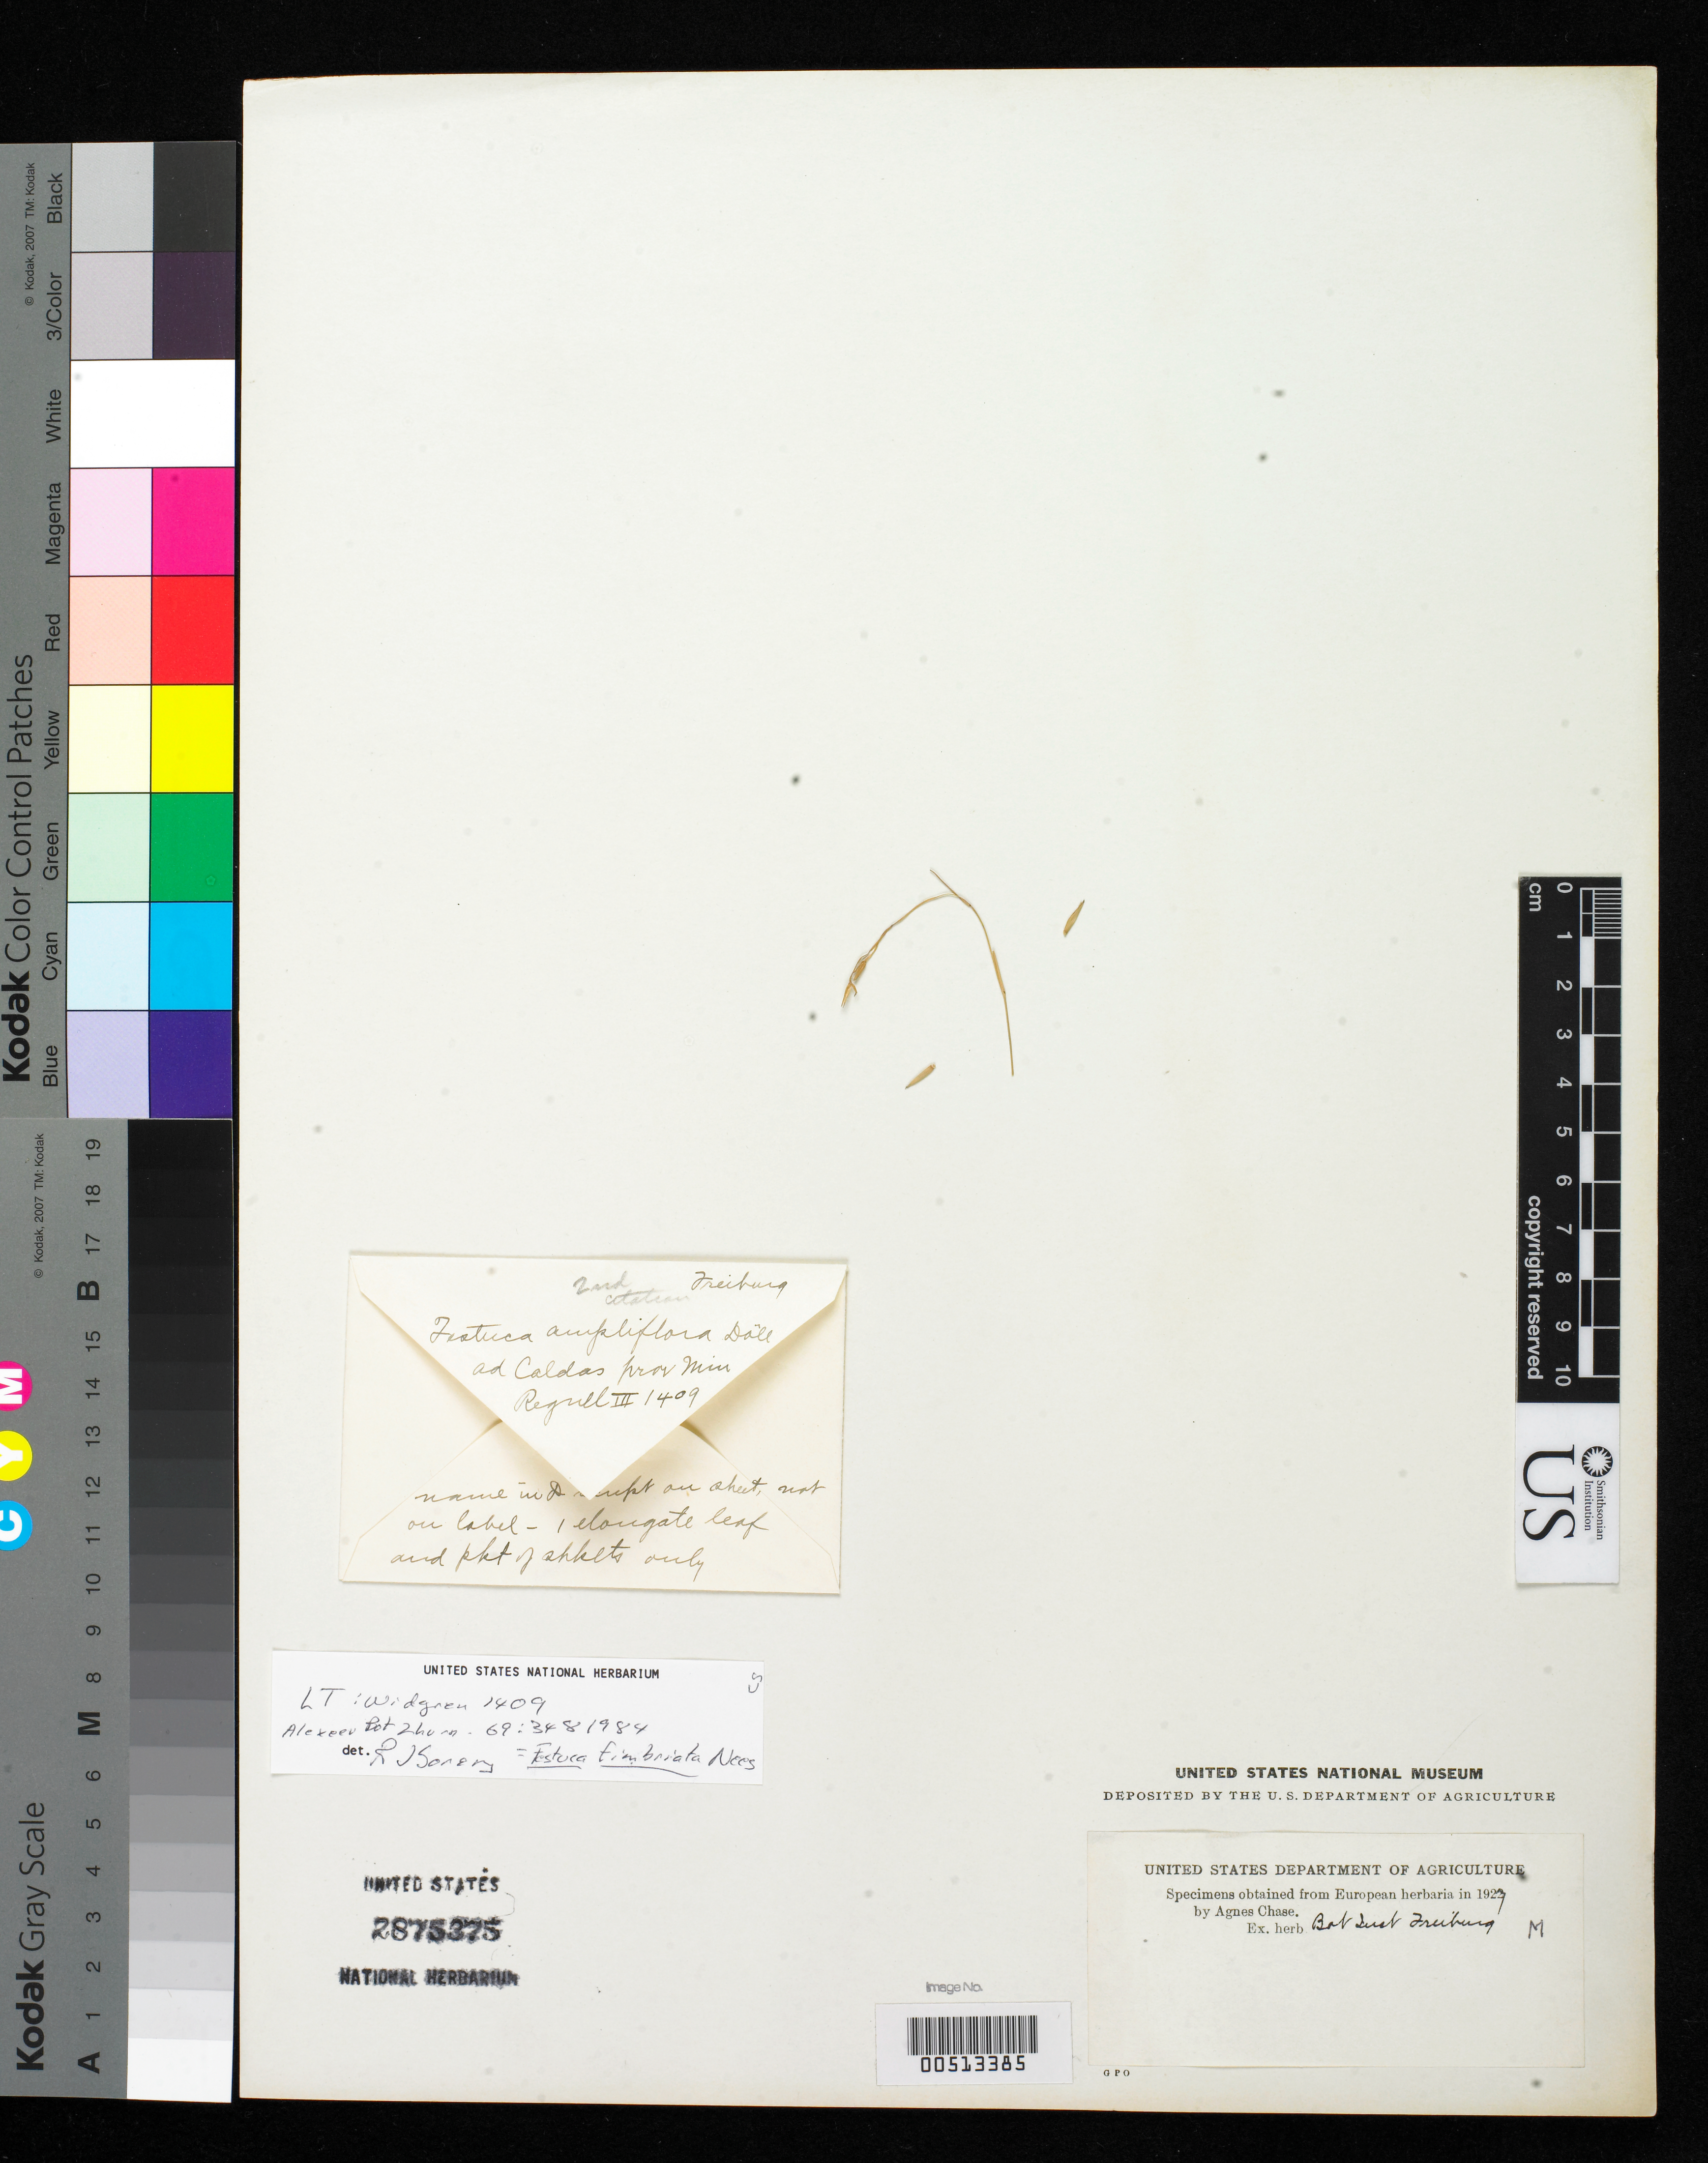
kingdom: Plantae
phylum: Tracheophyta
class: Liliopsida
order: Poales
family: Poaceae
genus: Festuca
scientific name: Festuca ampliflora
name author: Döll in Mart.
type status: Possible Isolectotype; Syntype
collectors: A. F. Regnell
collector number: III 1409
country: Brazil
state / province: Minas Gerais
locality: Caldas.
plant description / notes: Fragmentary material of type specimen ex herb. Freiburg. Possibly an isolectotype but collection date lacking.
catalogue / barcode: US 2875375